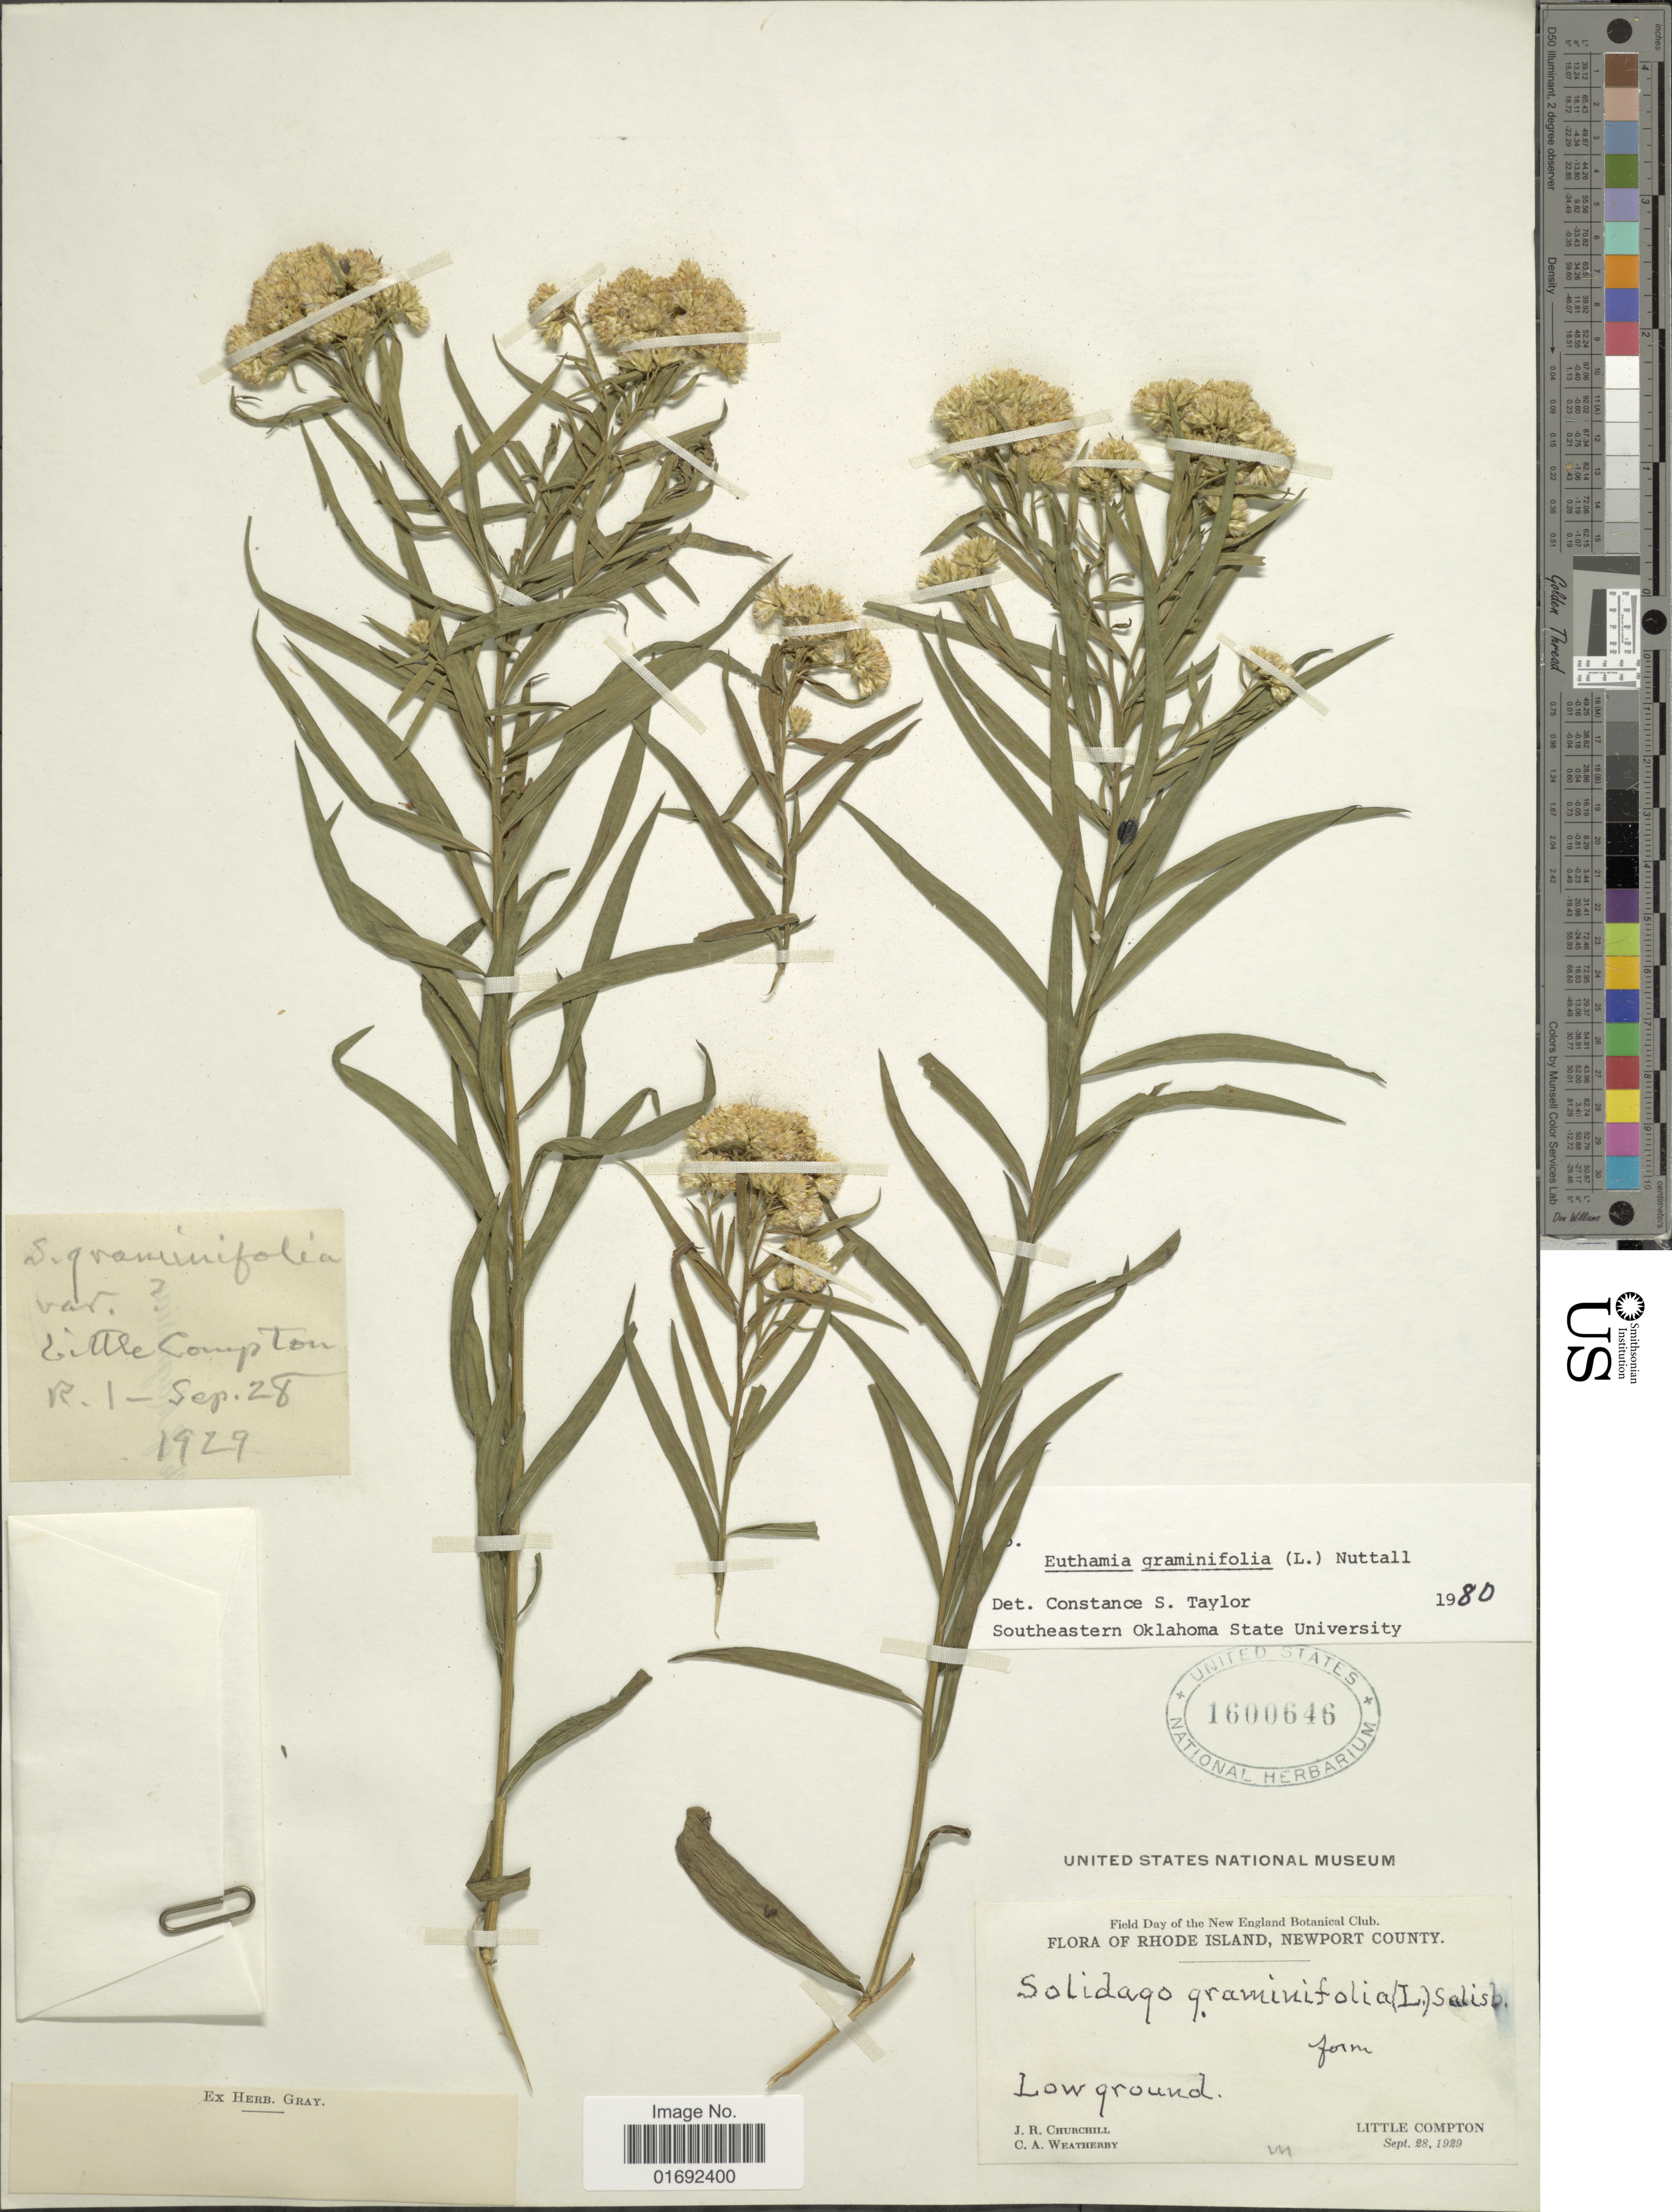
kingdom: Plantae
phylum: Tracheophyta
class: Magnoliopsida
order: Asterales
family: Asteraceae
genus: Euthamia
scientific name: Euthamia graminifolia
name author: (L.) Nutt.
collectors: J. Churchill & C. A. Weatherby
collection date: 1929-09-28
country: United States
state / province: Rhode Island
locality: Newport County, Little Compton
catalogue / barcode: US 1600646